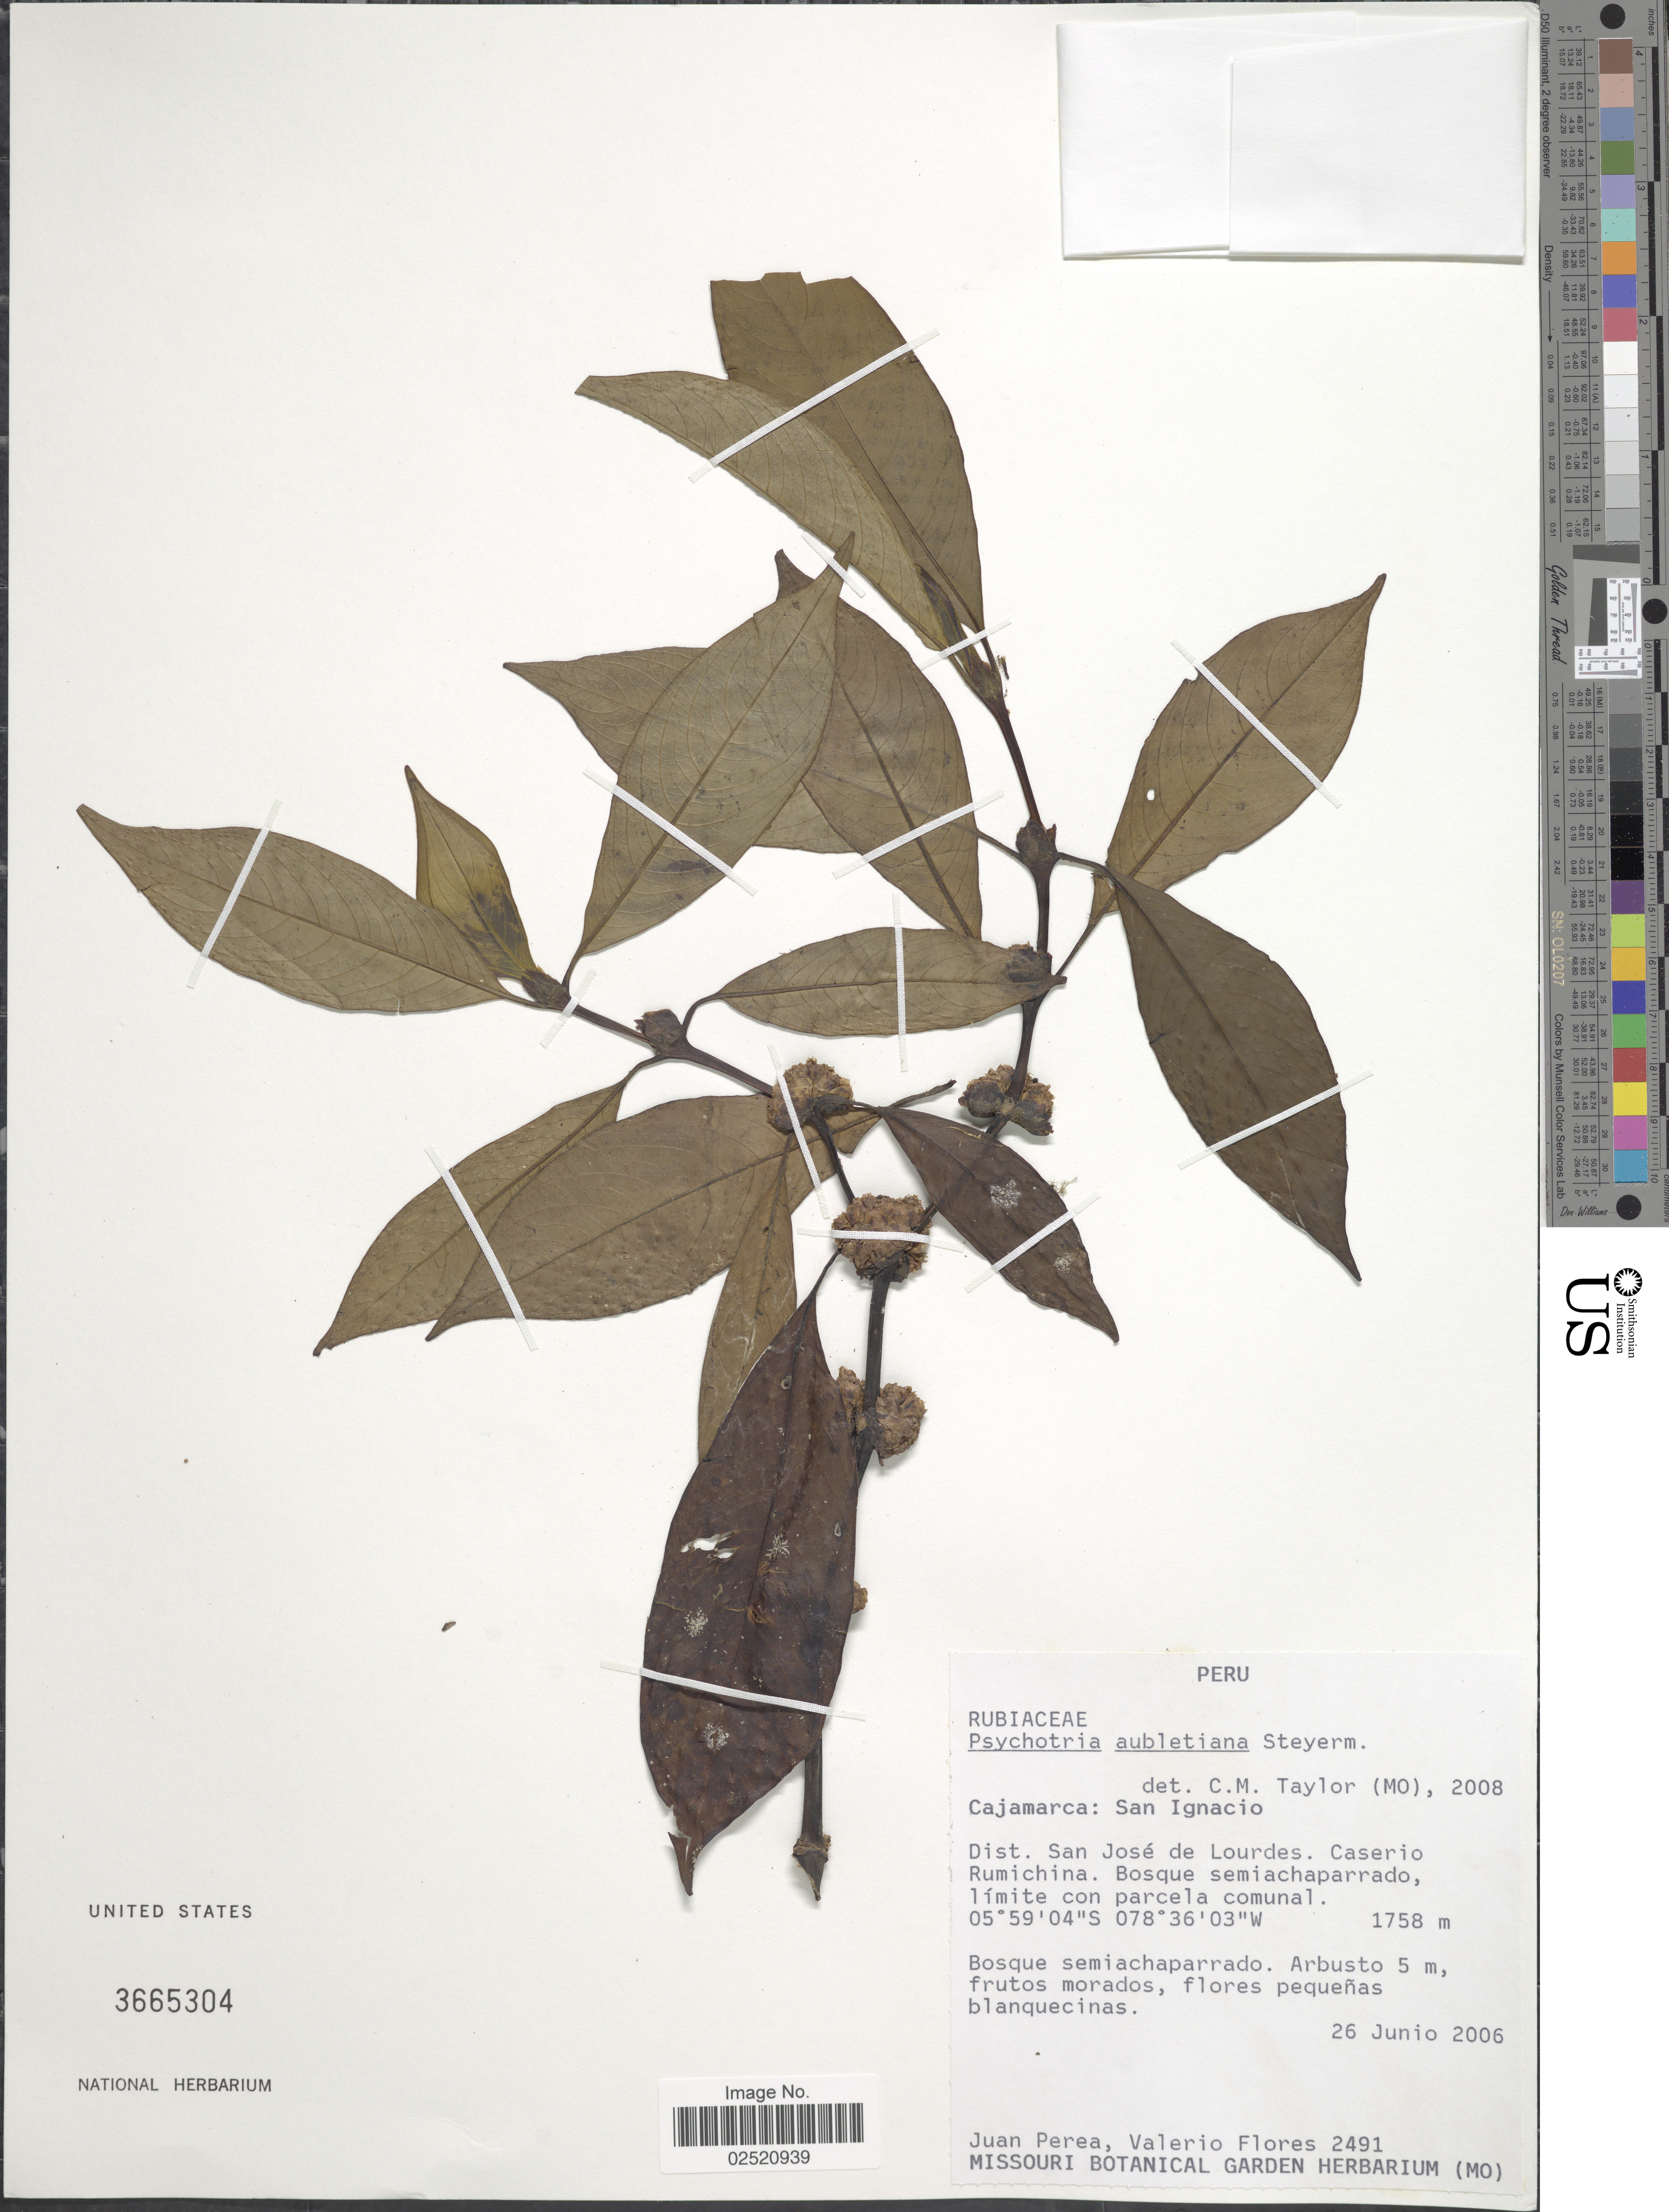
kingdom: Plantae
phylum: Tracheophyta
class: Magnoliopsida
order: Gentianales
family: Rubiaceae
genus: Psychotria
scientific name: Psychotria aubletiana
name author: Steyerm.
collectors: J. Perea & V. Flores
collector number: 2491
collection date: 2006-06-26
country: Peru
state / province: Cajamarca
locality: San Ignacio, Dist. San Jose de Lourdes, Caserio Rumichina, Bosque semiachaparrado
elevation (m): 1758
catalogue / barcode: US 3665304